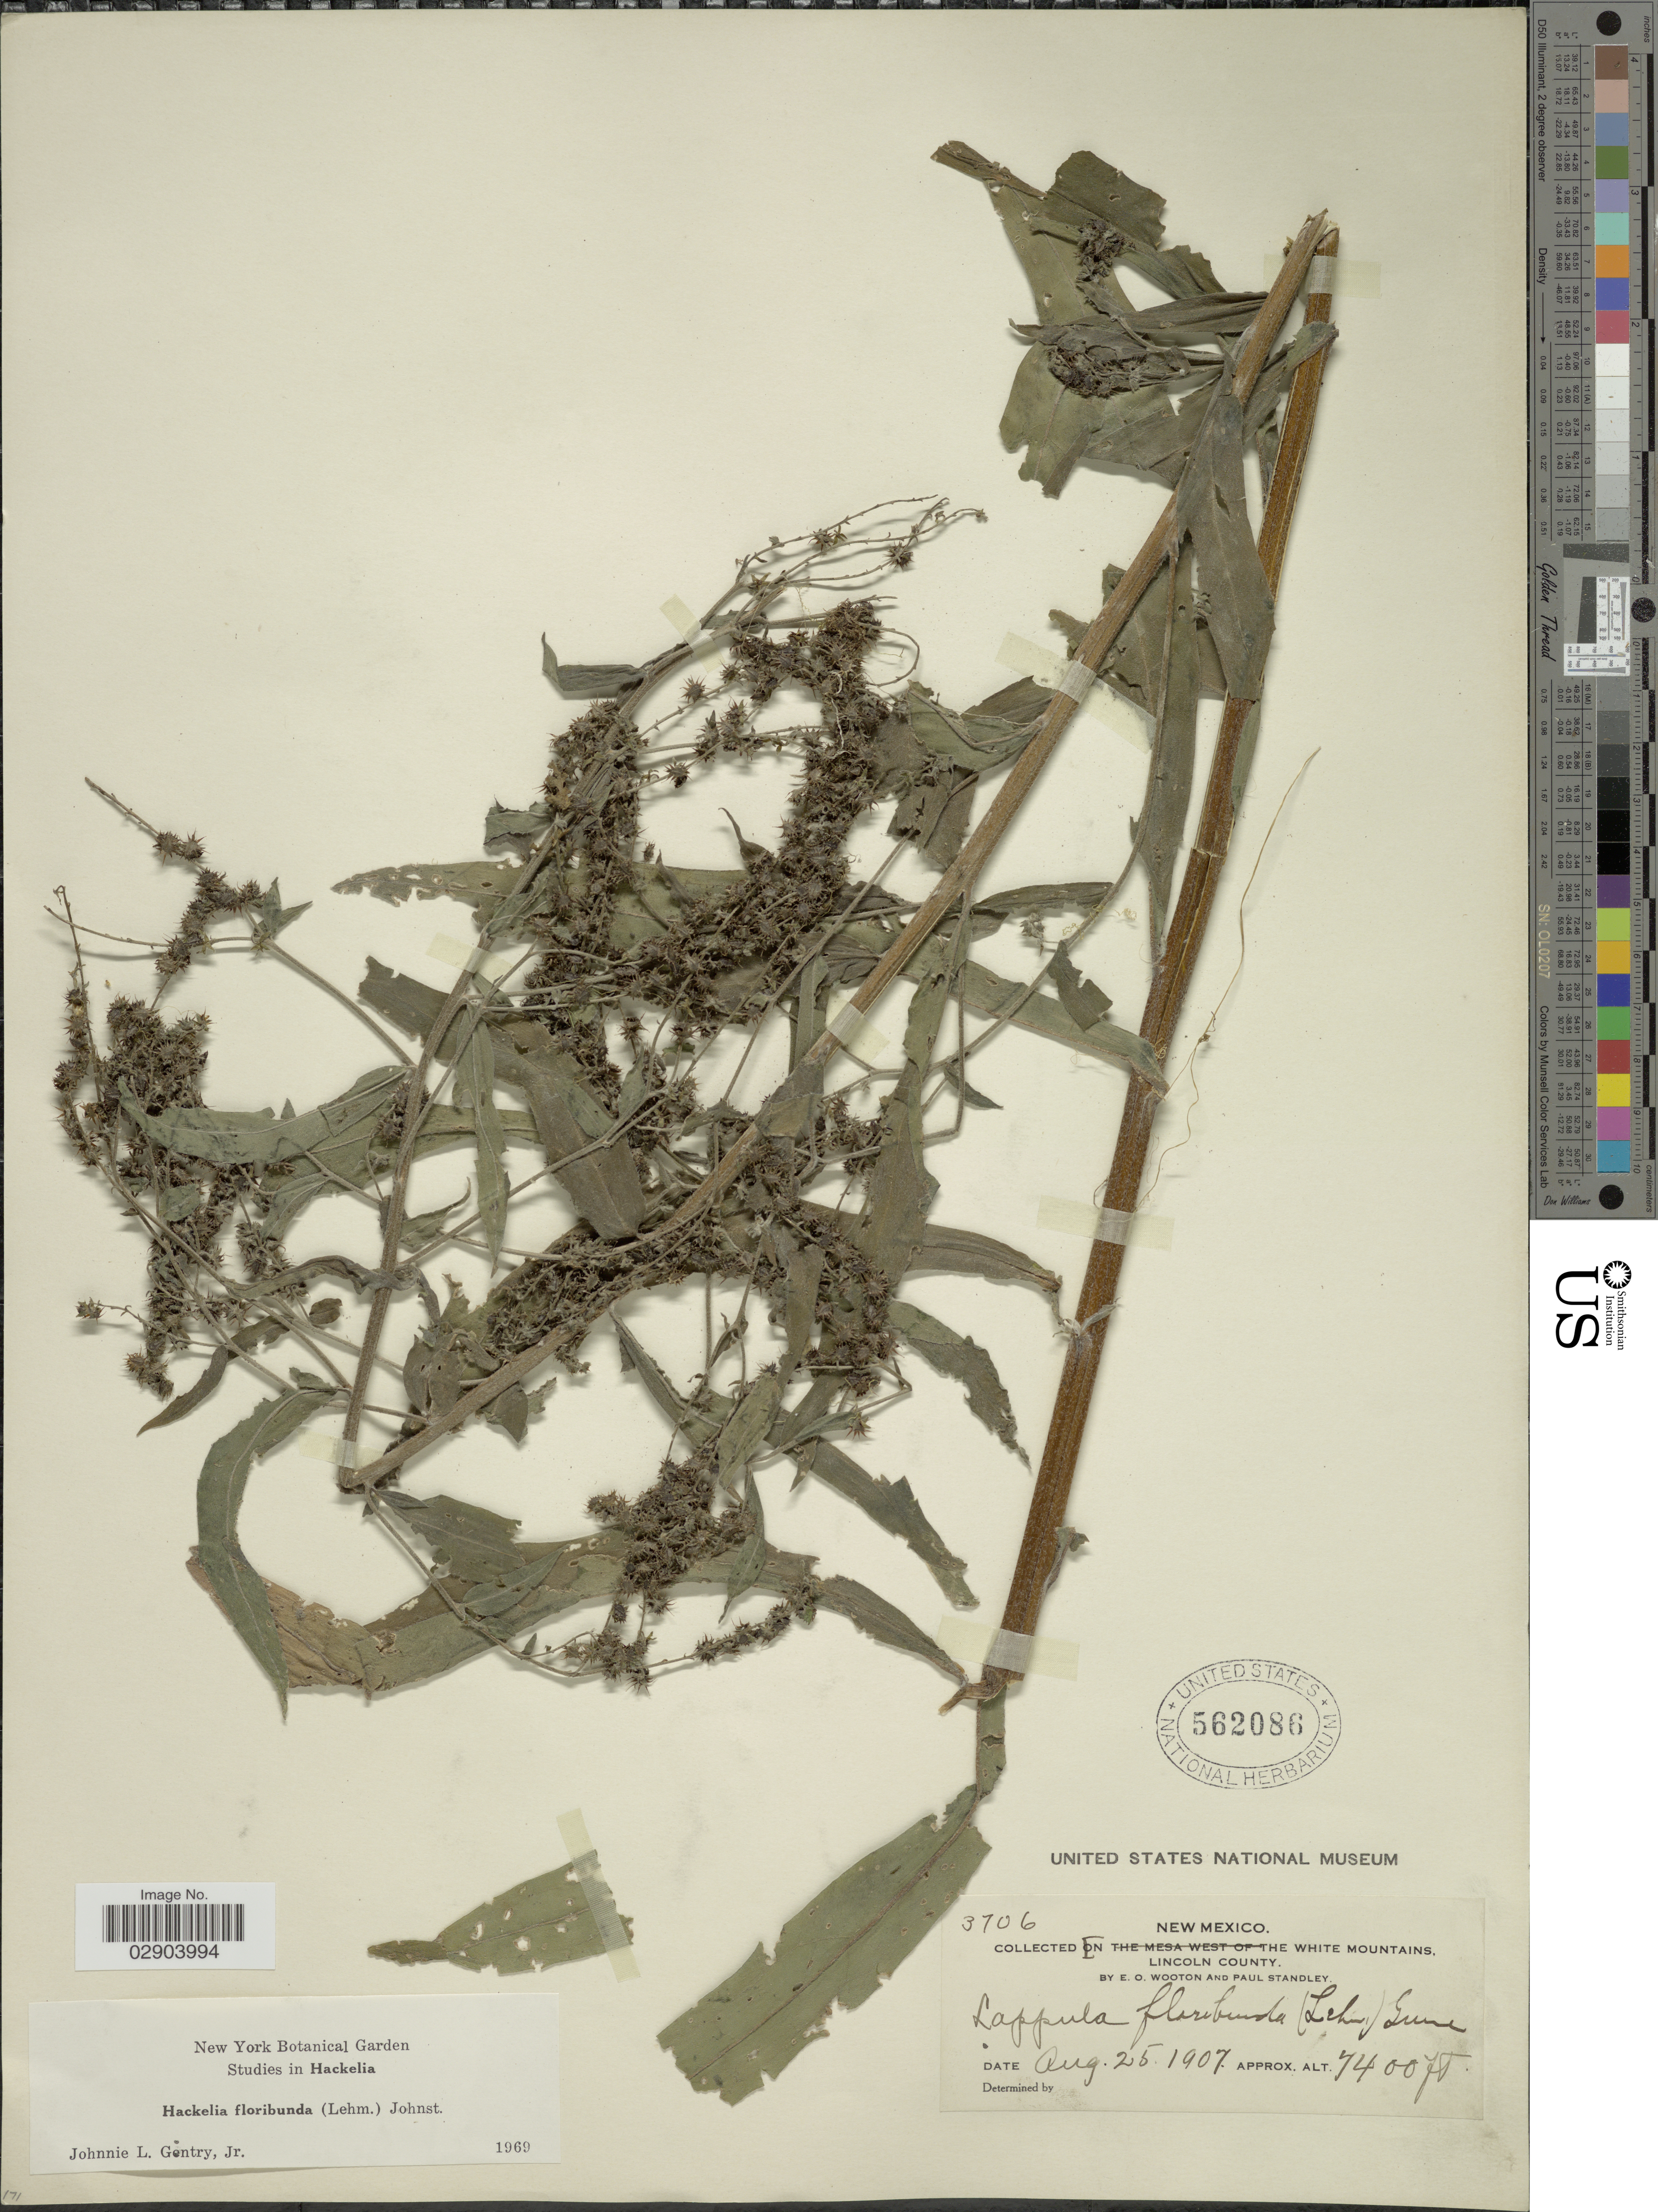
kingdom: Plantae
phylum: Tracheophyta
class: Magnoliopsida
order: Boraginales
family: Boraginaceae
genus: Hackelia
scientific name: Hackelia floribunda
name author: (Lehm.) I.M. Johnst.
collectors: E. O. Wooton & P. C. Standley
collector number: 3706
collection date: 1907-08-25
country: United States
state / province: New Mexico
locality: The White Mountains, Lincoln County.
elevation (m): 2256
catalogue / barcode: US 562086